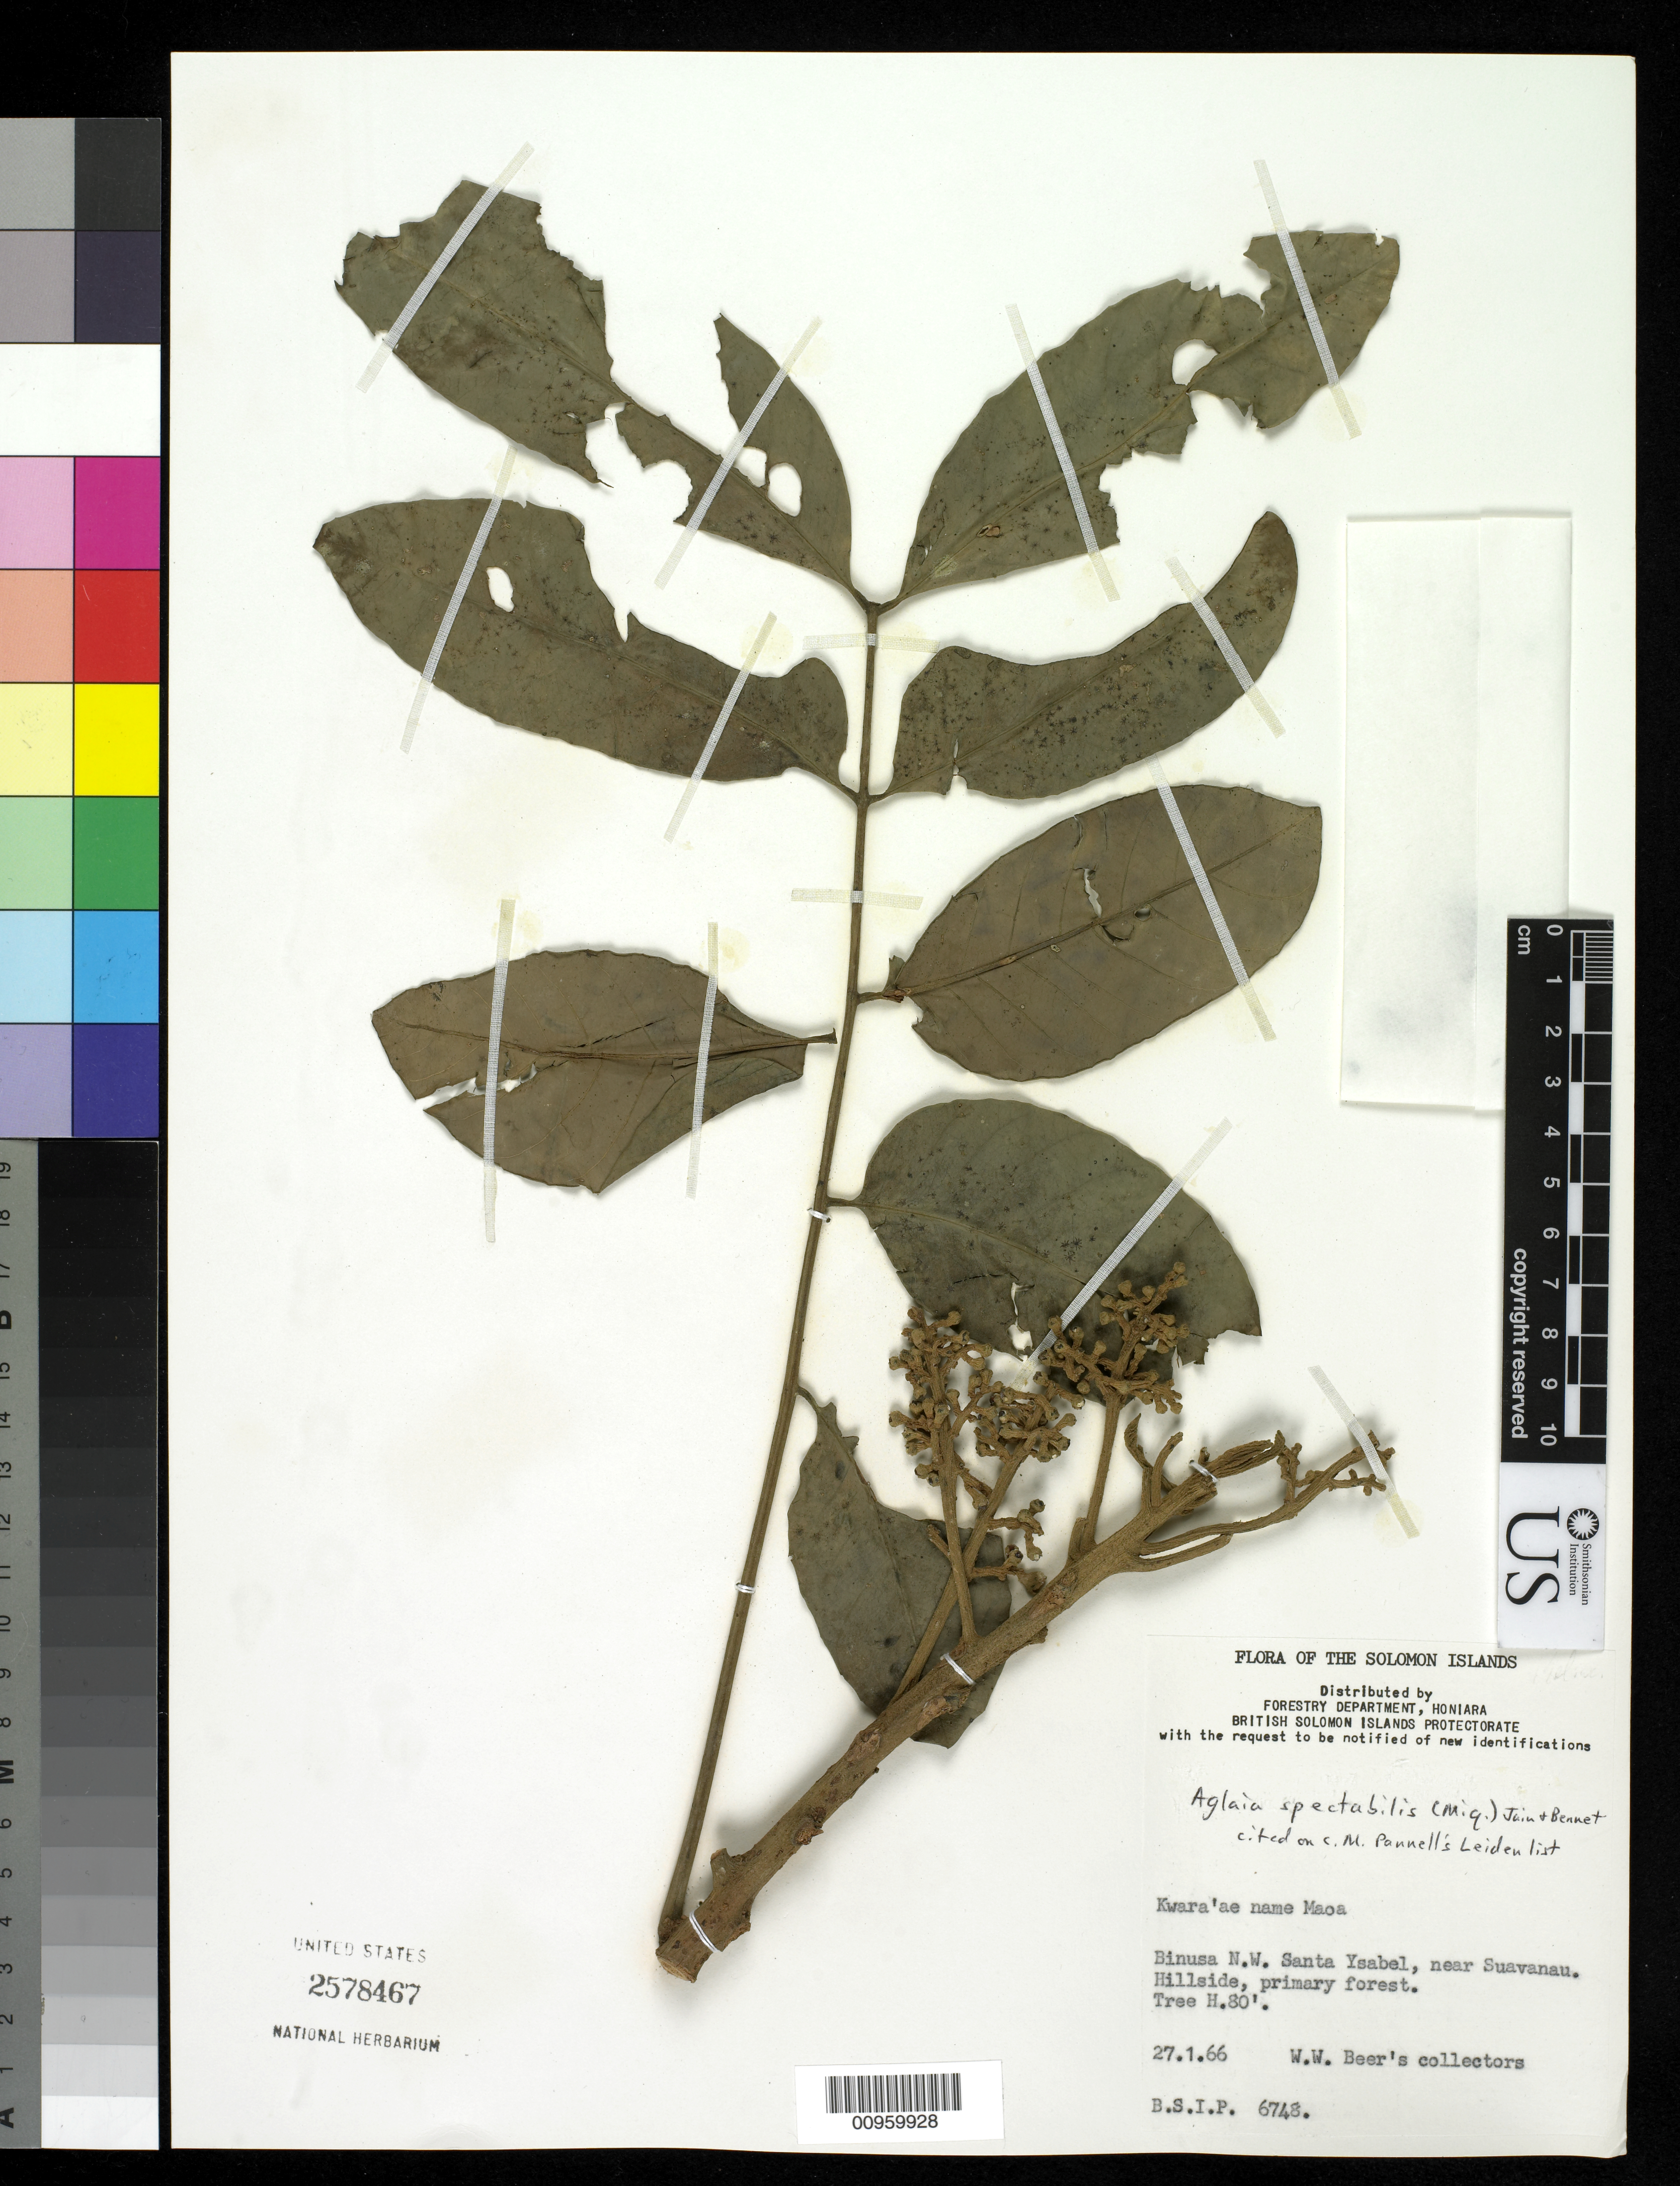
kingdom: Plantae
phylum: Tracheophyta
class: Magnoliopsida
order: Sapindales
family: Meliaceae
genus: Aglaia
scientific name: Aglaia spectabilis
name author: (Miq.) S.S. Jain & Bennet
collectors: W. Beer's Collectors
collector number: BSIP 6748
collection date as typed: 27 Jan 1966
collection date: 1966-01-27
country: Solomon Islands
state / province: Isabel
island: Santa Isabel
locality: Binusa N.W. Santa Ysabel, nr. Suavanau, hillside, primary forest.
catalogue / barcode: US 2578467